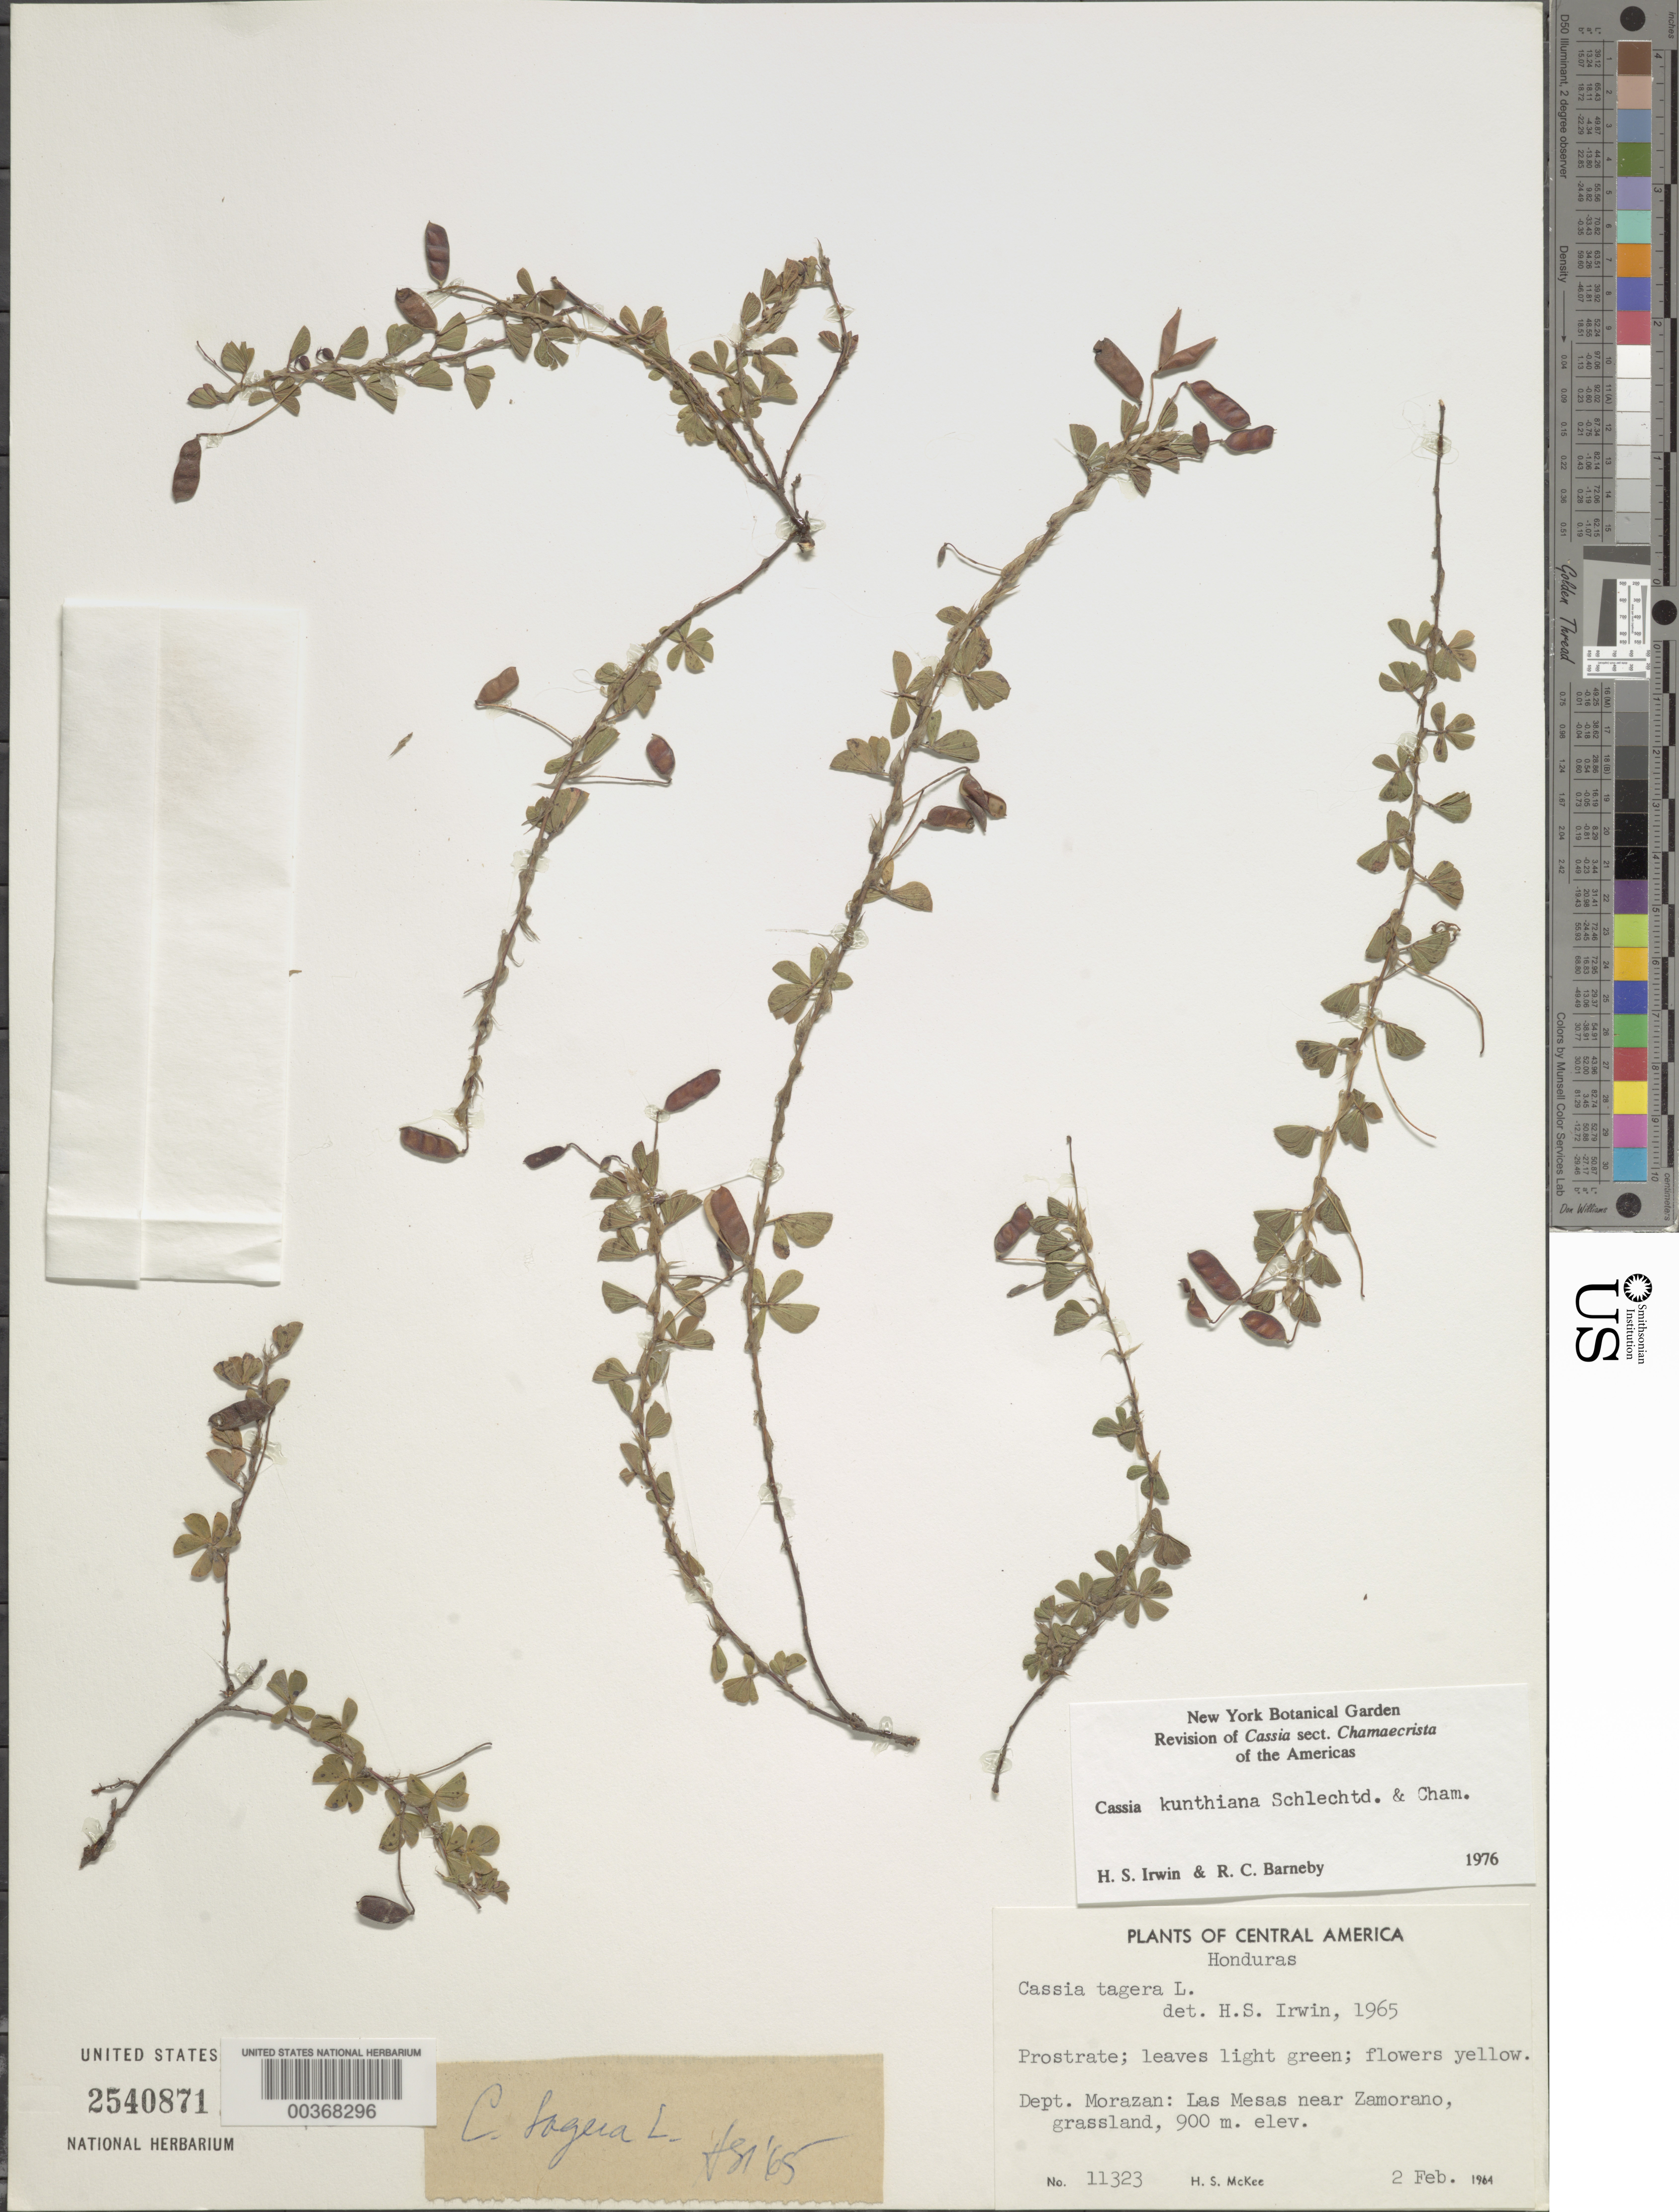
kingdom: Plantae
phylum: Tracheophyta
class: Magnoliopsida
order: Fabales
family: Fabaceae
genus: Chamaecrista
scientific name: Chamaecrista kunthiana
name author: (Schltdl. & Cham.) H.S. Irwin & Barneby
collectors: H. S. MacKee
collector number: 11323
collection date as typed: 02 Feb 1964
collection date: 1964-02-02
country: Honduras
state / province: Fco. Morazán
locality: Las Mesas near Zamorano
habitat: Grassland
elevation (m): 900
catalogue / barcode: US 2540871